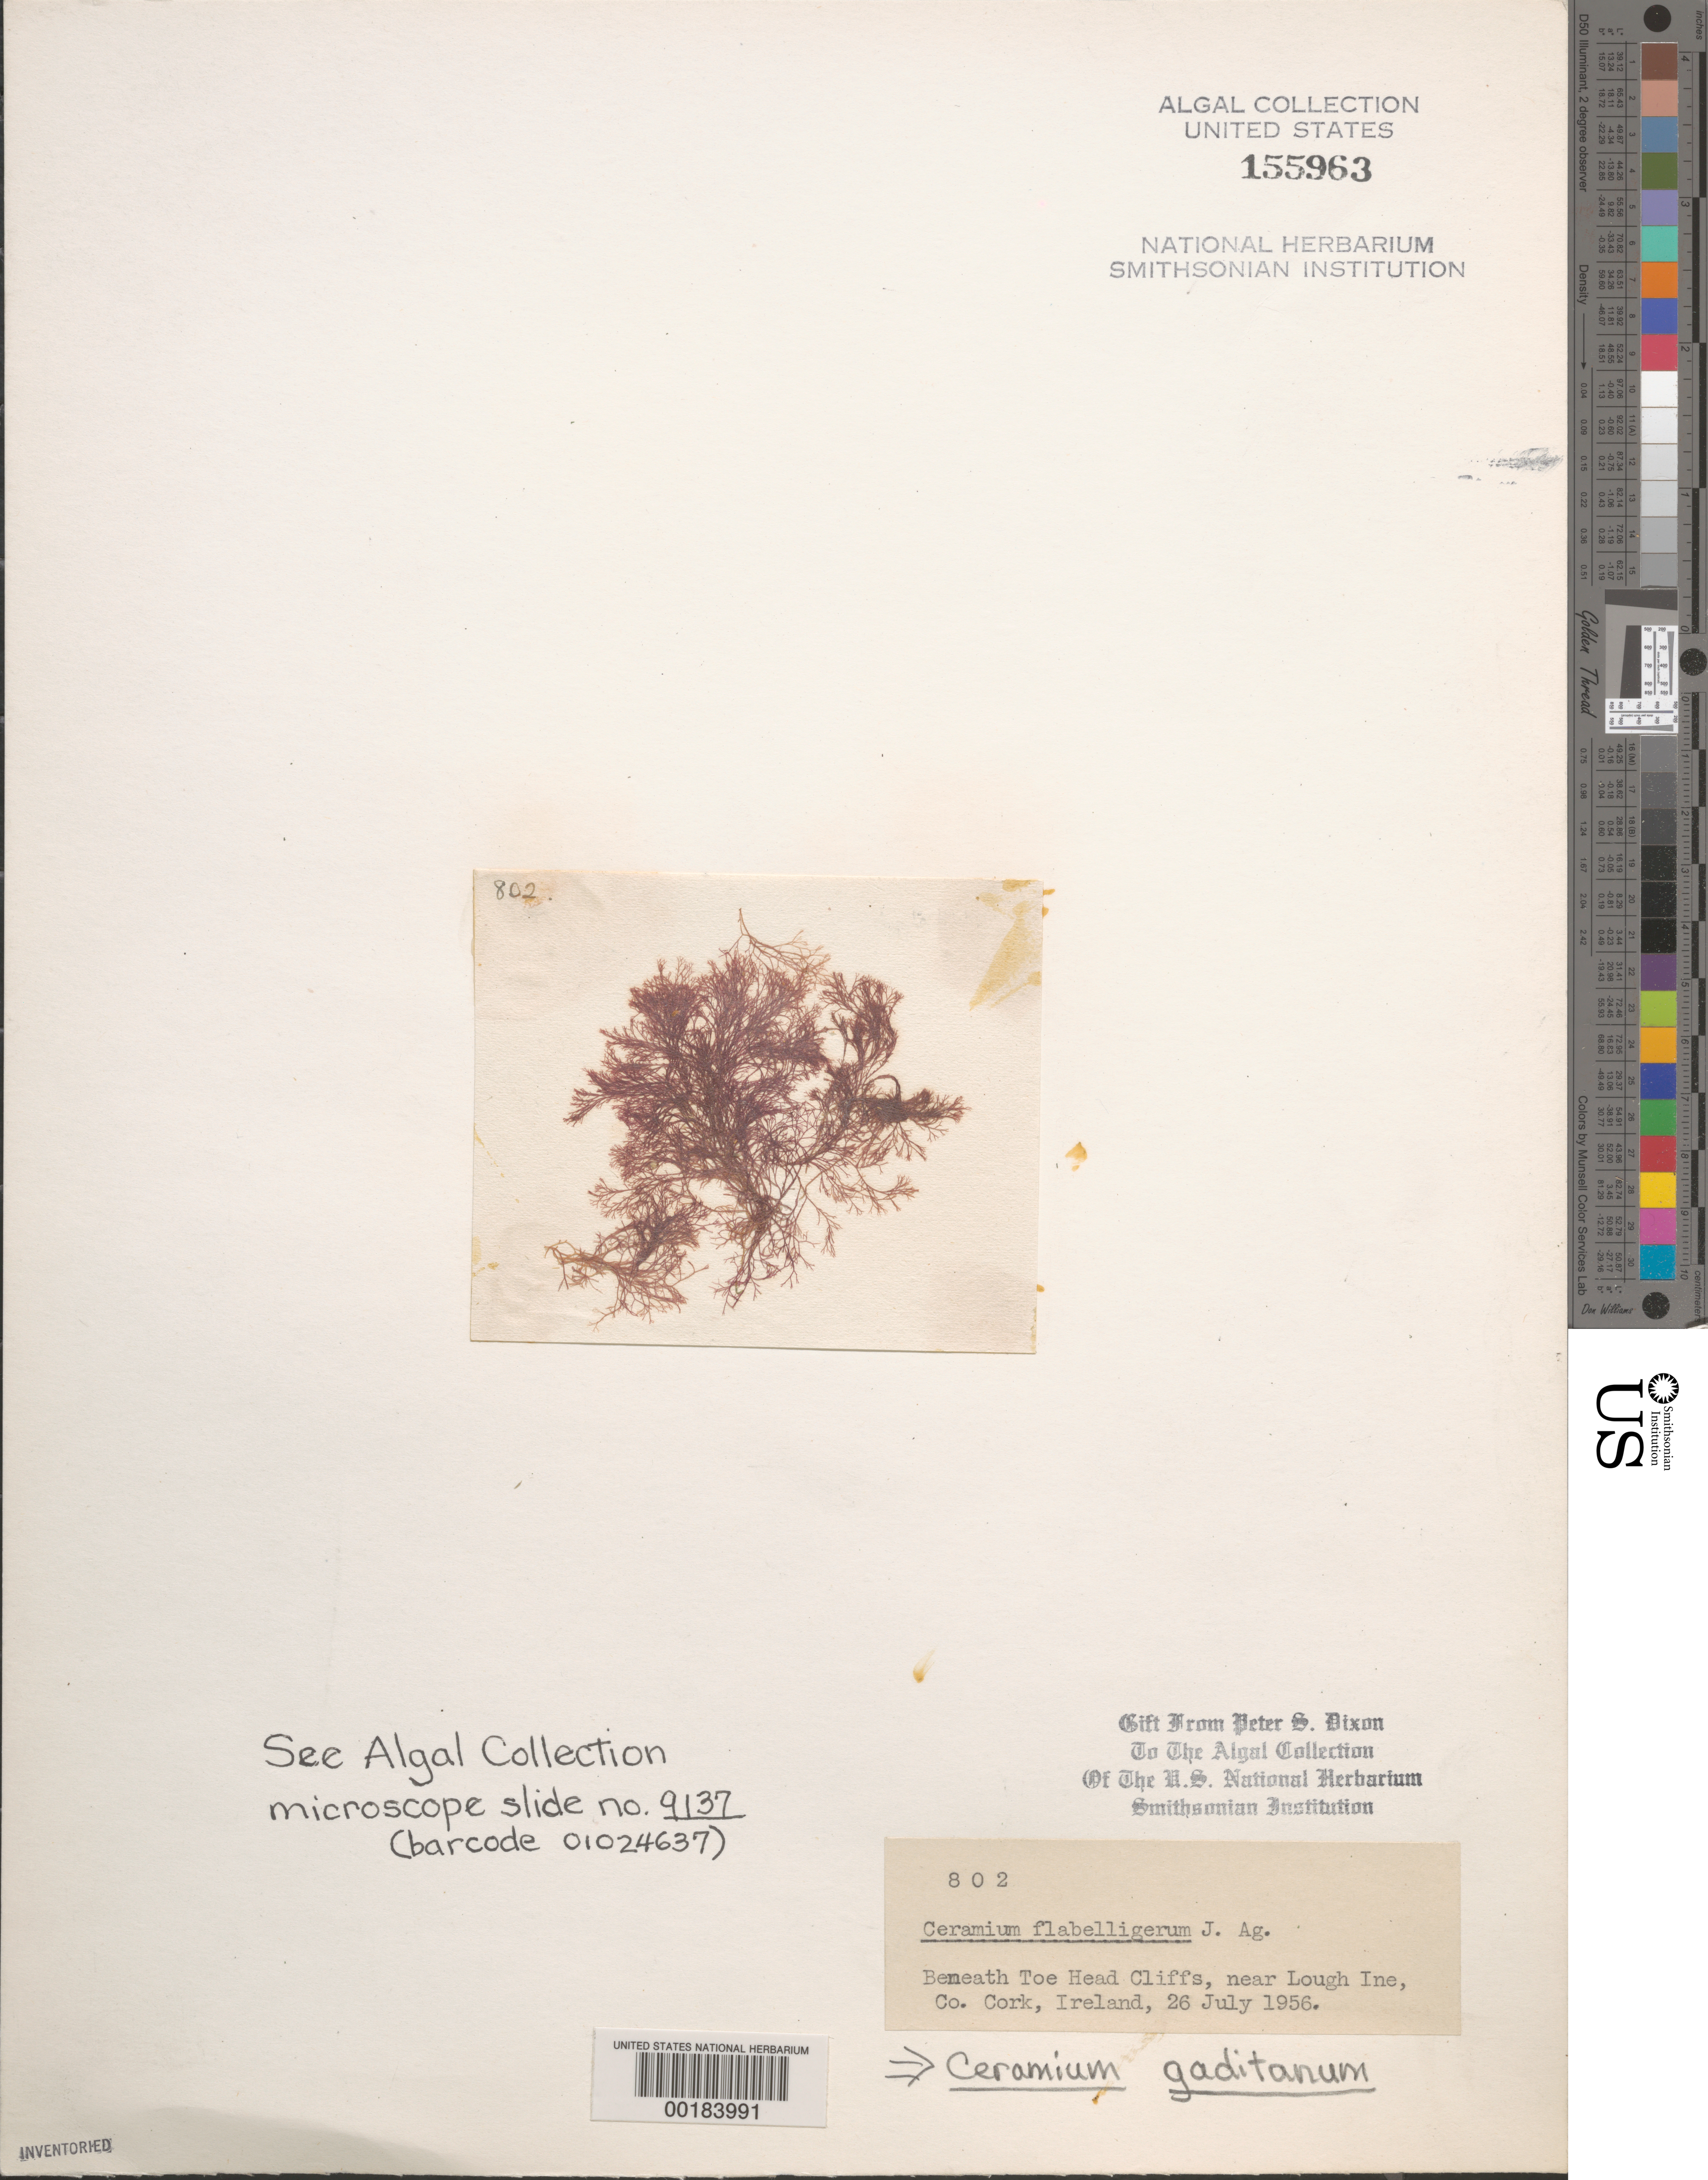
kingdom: Plantae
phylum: Rhodophyta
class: Florideophyceae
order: Ceramiales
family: Ceramiaceae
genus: Ceramium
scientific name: Ceramium gaditanum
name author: (Clemente) Cremades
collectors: P. S. Dixon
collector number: PSD 802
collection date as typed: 26 Jul 1956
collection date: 1956-07-26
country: Ireland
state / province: Munster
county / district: Cork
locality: Beneath Toe Head Cliffs, near Lough Ine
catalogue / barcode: US 155963